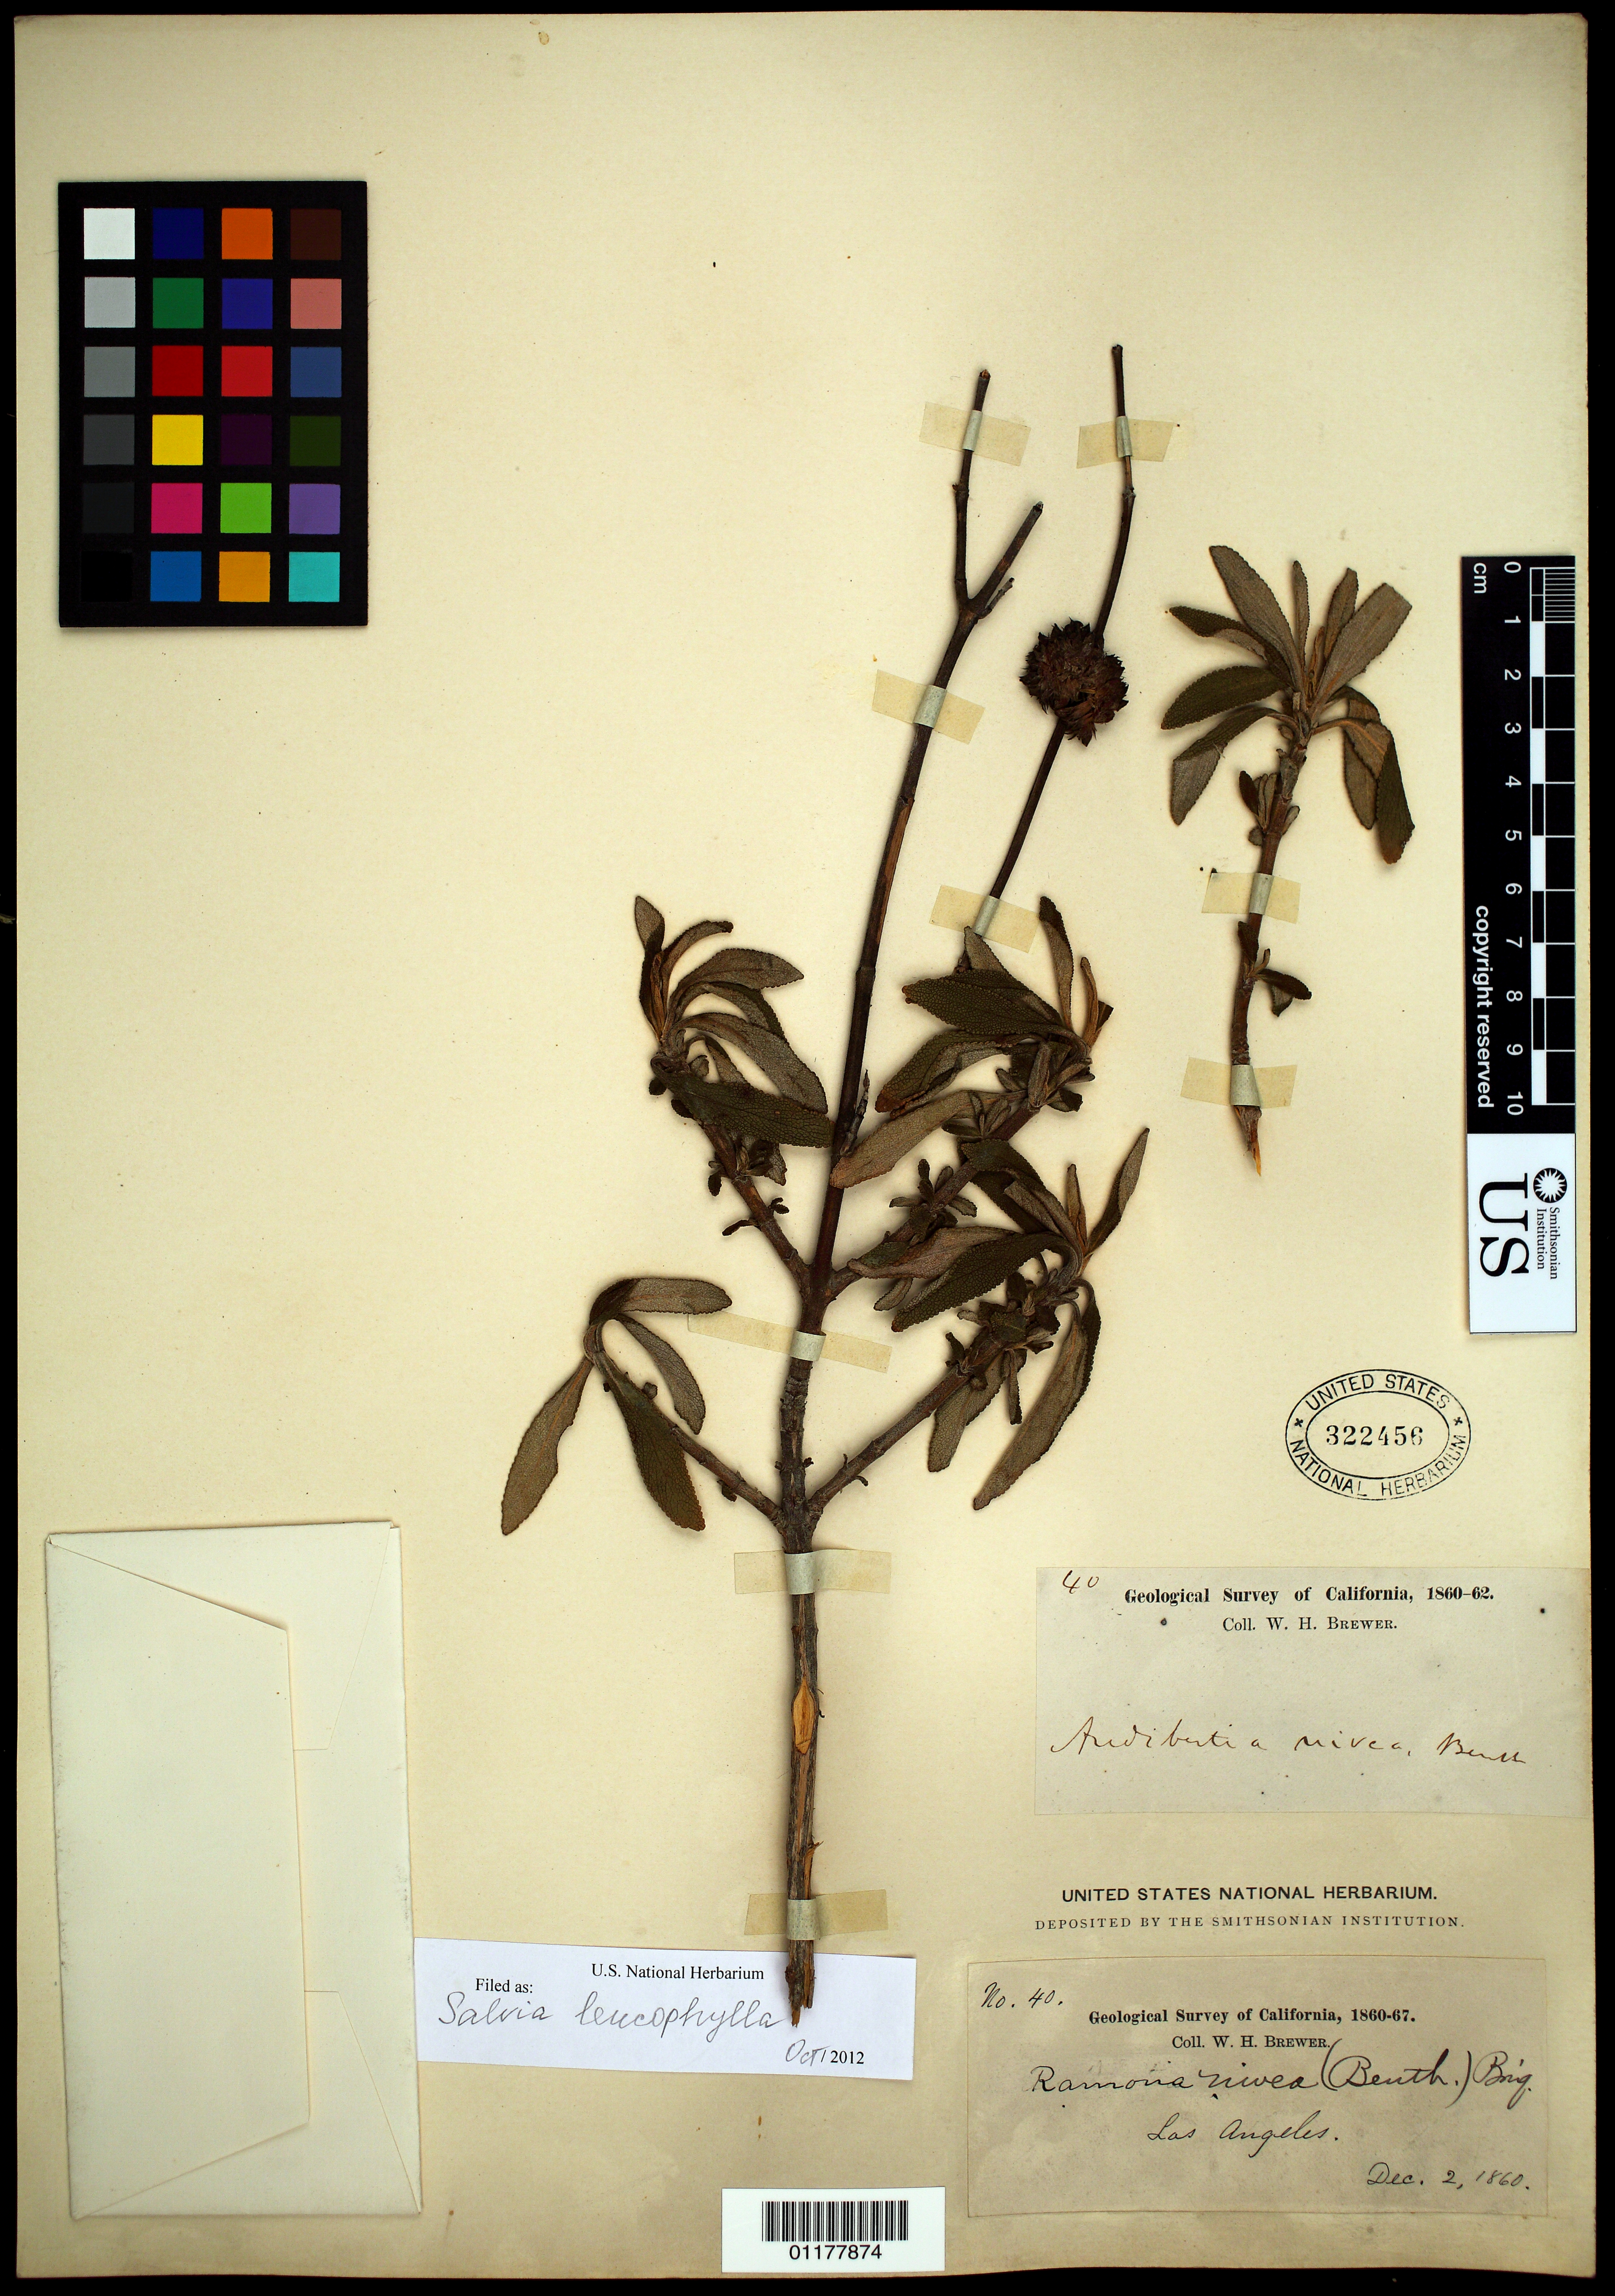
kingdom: Plantae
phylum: Tracheophyta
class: Magnoliopsida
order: Lamiales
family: Lamiaceae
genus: Salvia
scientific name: Salvia leucophylla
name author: Greene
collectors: W. H. Brewer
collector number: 40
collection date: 1860-12-02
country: United States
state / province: California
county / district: Los Angeles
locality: Los Angeles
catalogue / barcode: US 322456